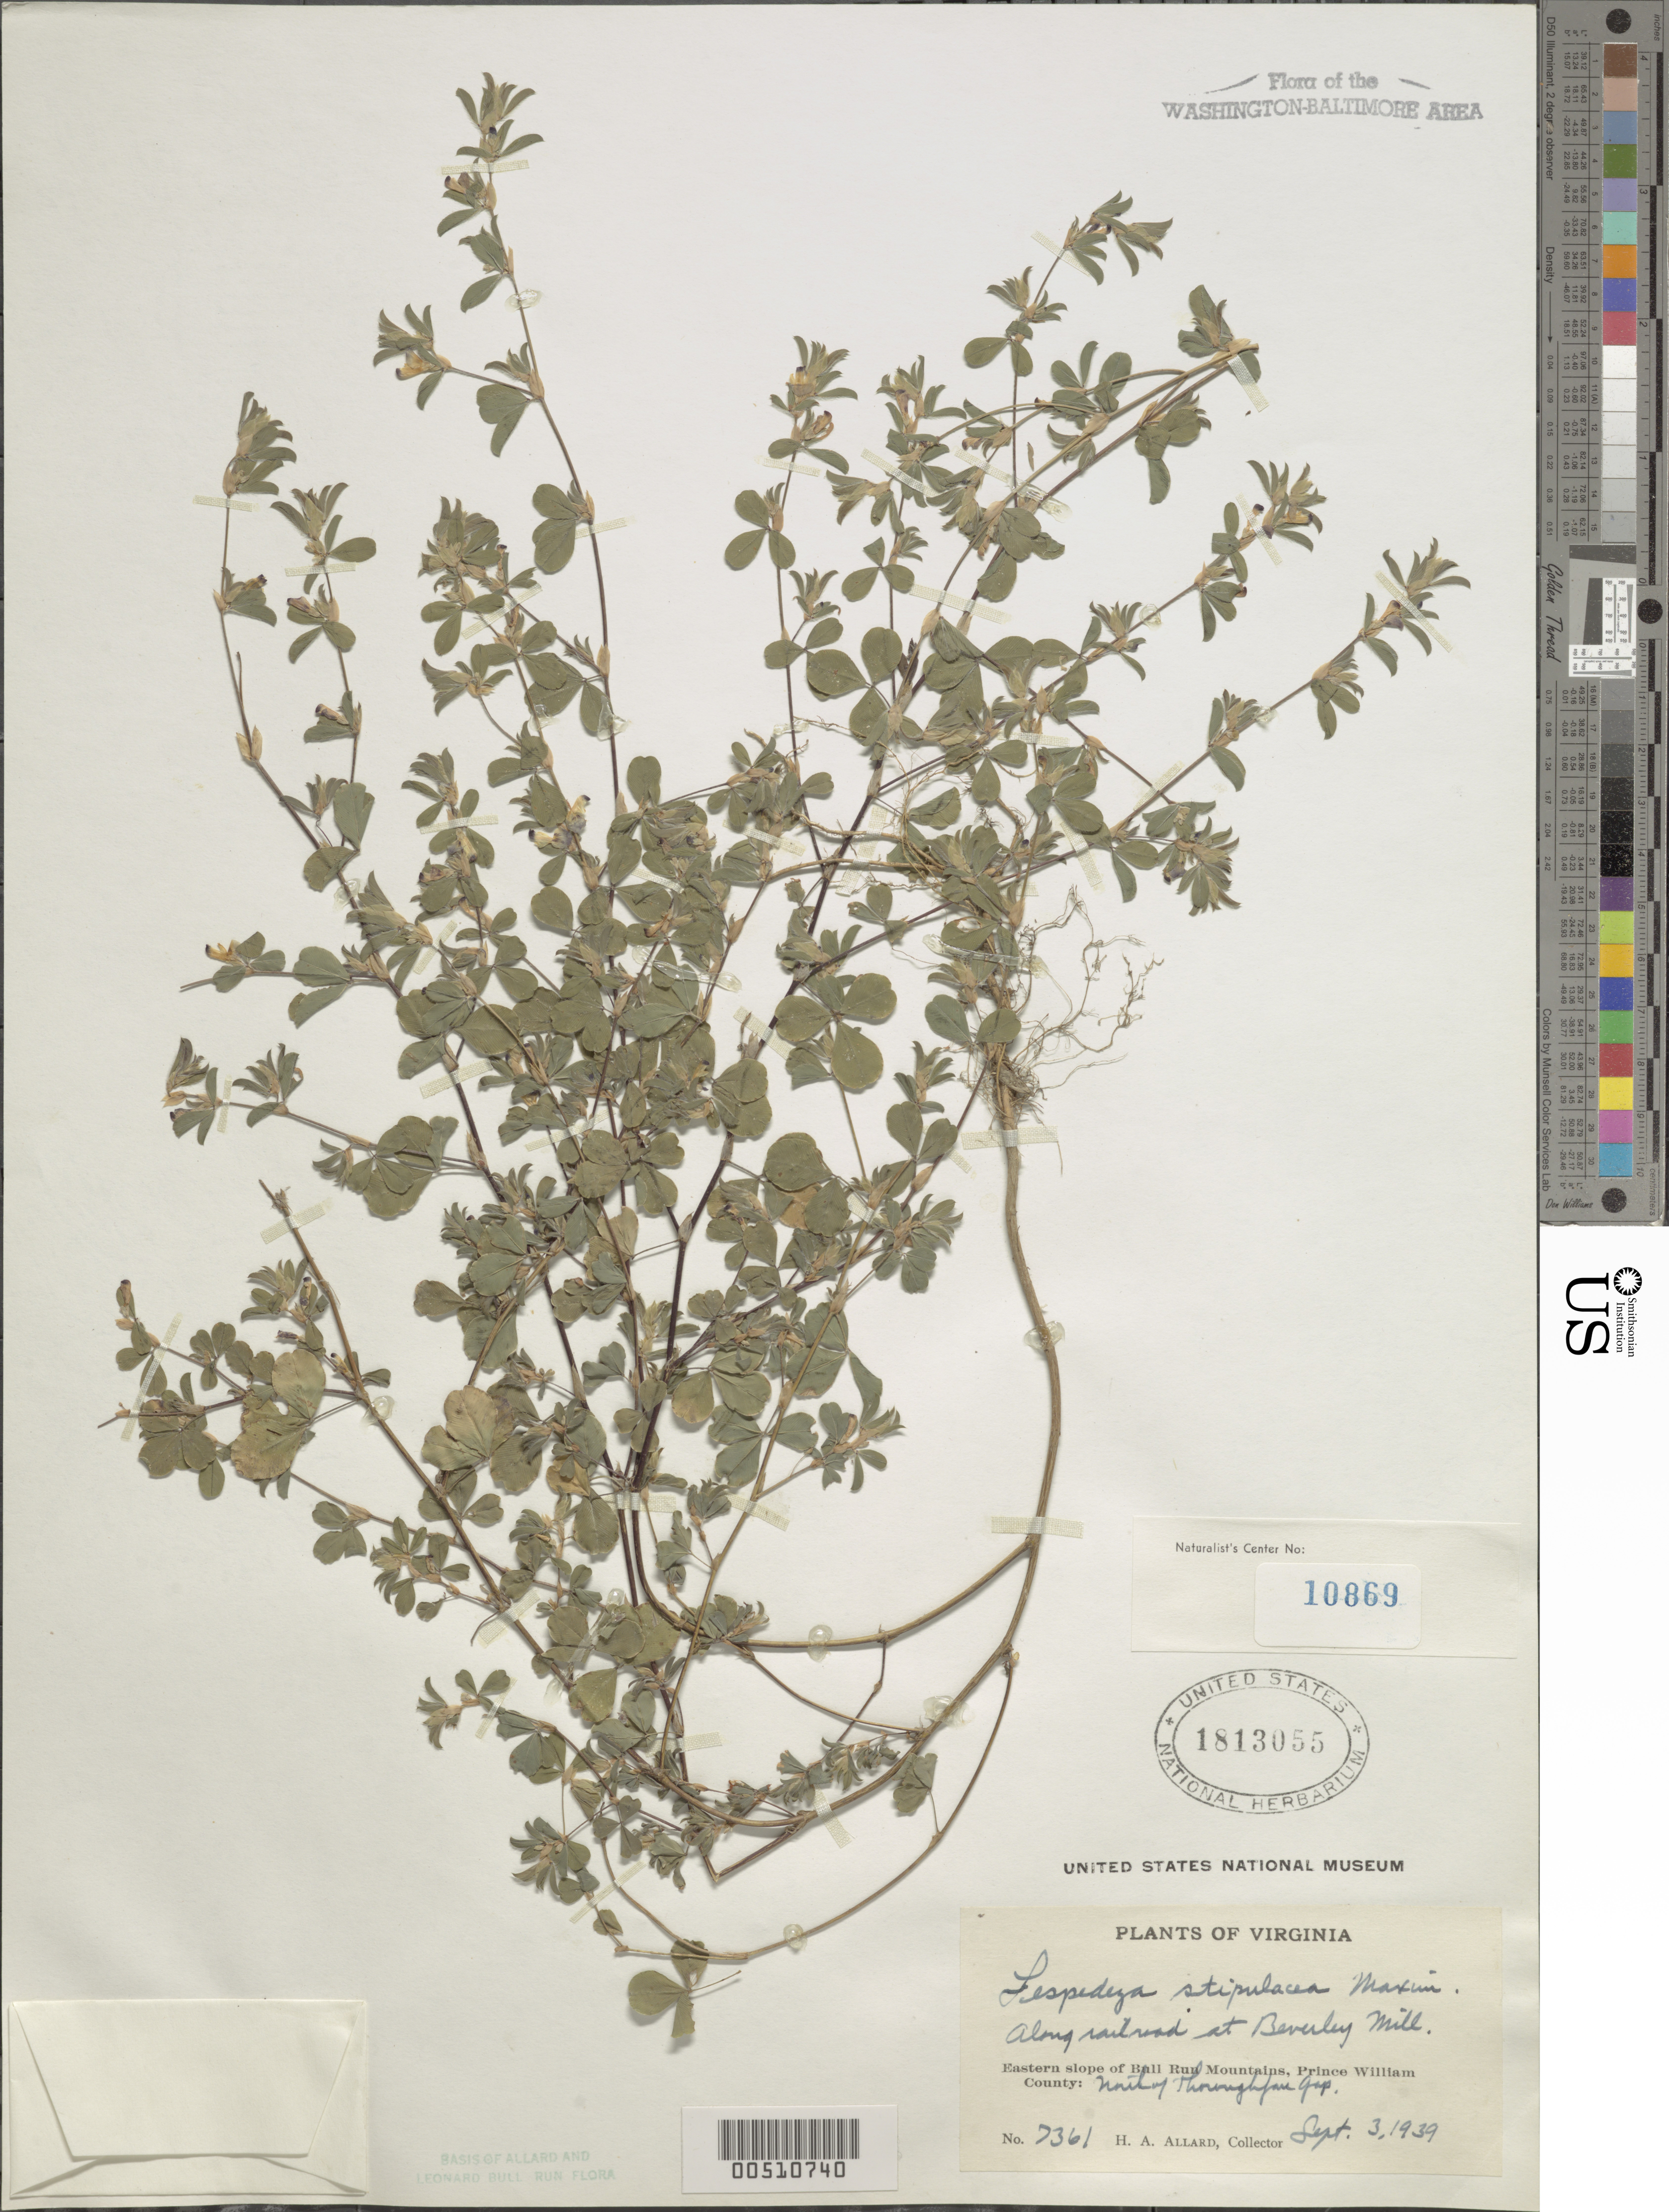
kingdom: Plantae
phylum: Tracheophyta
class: Magnoliopsida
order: Fabales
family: Fabaceae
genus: Kummerowia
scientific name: Kummerowia stipulacea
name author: (Maxim.) Makino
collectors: H. A. Allard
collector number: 7361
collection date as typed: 03 Sep 1939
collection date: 1939-09-03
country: United States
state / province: Virginia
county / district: Prince William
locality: Along railroad at Beverley Mill, E slope of Bull Run Mts. Bull Run Mts.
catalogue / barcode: US 1813055